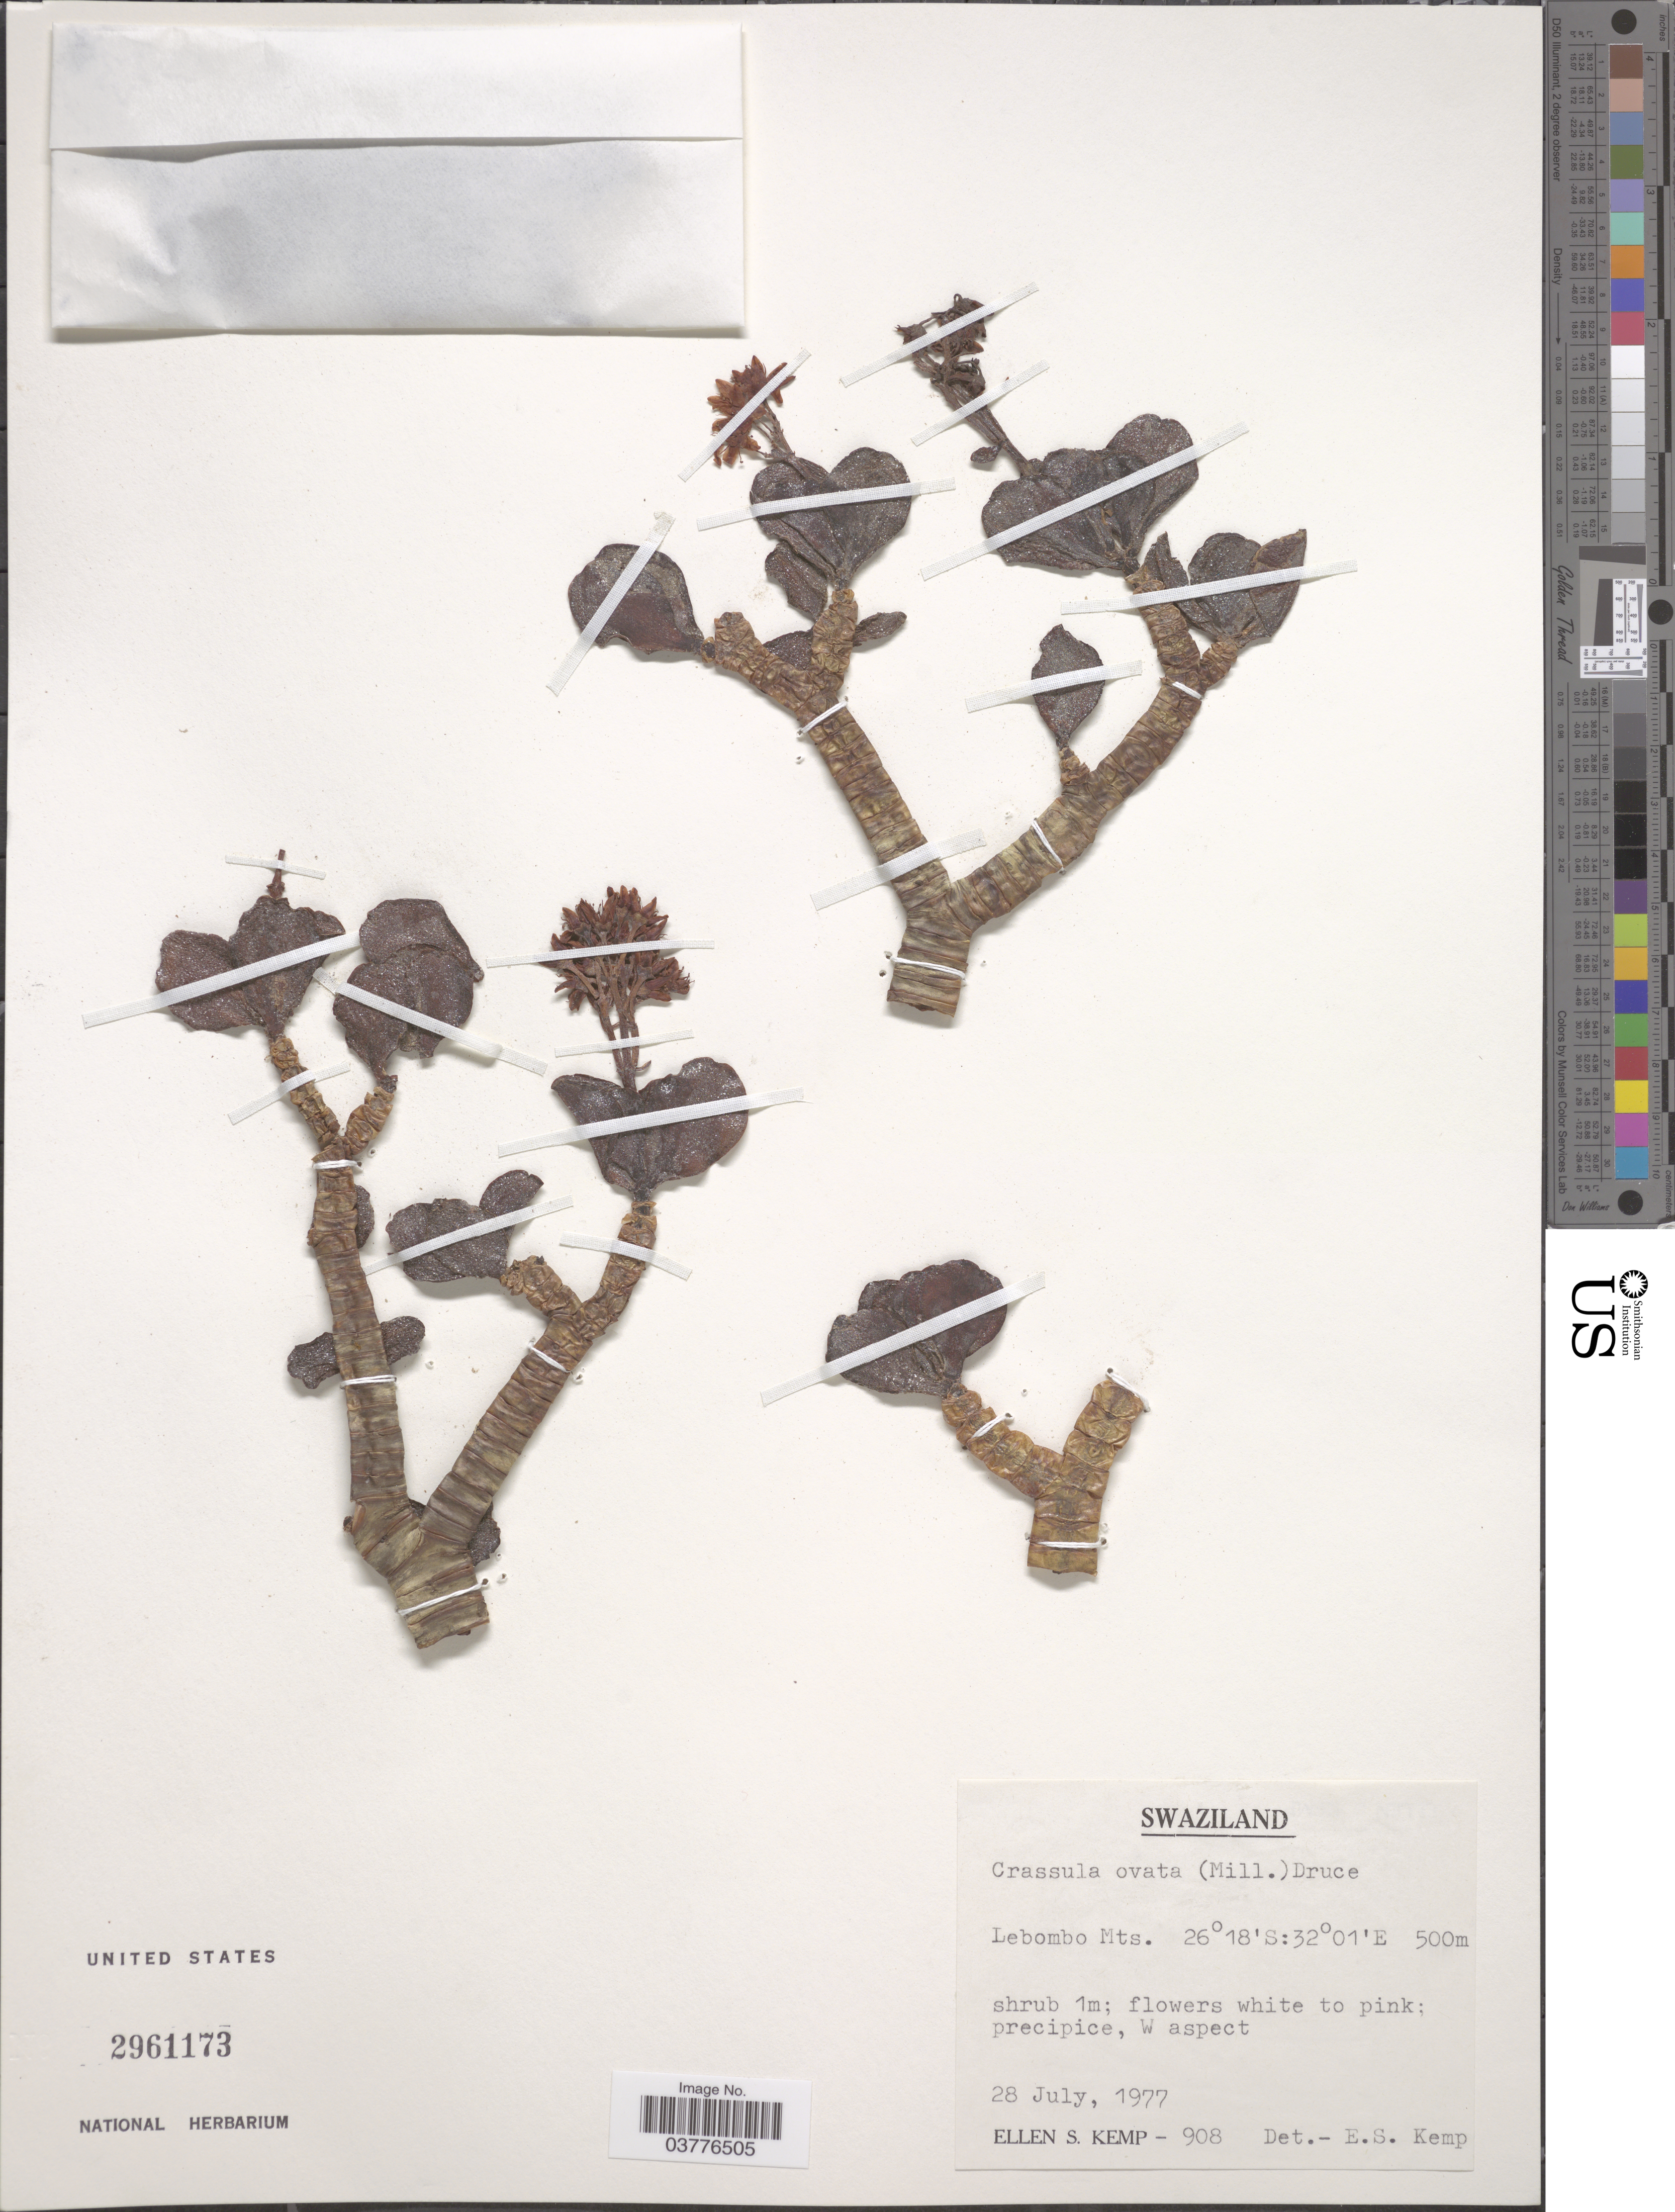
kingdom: Plantae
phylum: Tracheophyta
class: Magnoliopsida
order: Saxifragales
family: Crassulaceae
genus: Crassula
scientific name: Crassula ovata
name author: (Mill.) Druce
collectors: E. S. Kemp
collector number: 908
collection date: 1977-07-28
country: Eswatini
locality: Lebombo Mts.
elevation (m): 500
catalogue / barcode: US 2961173